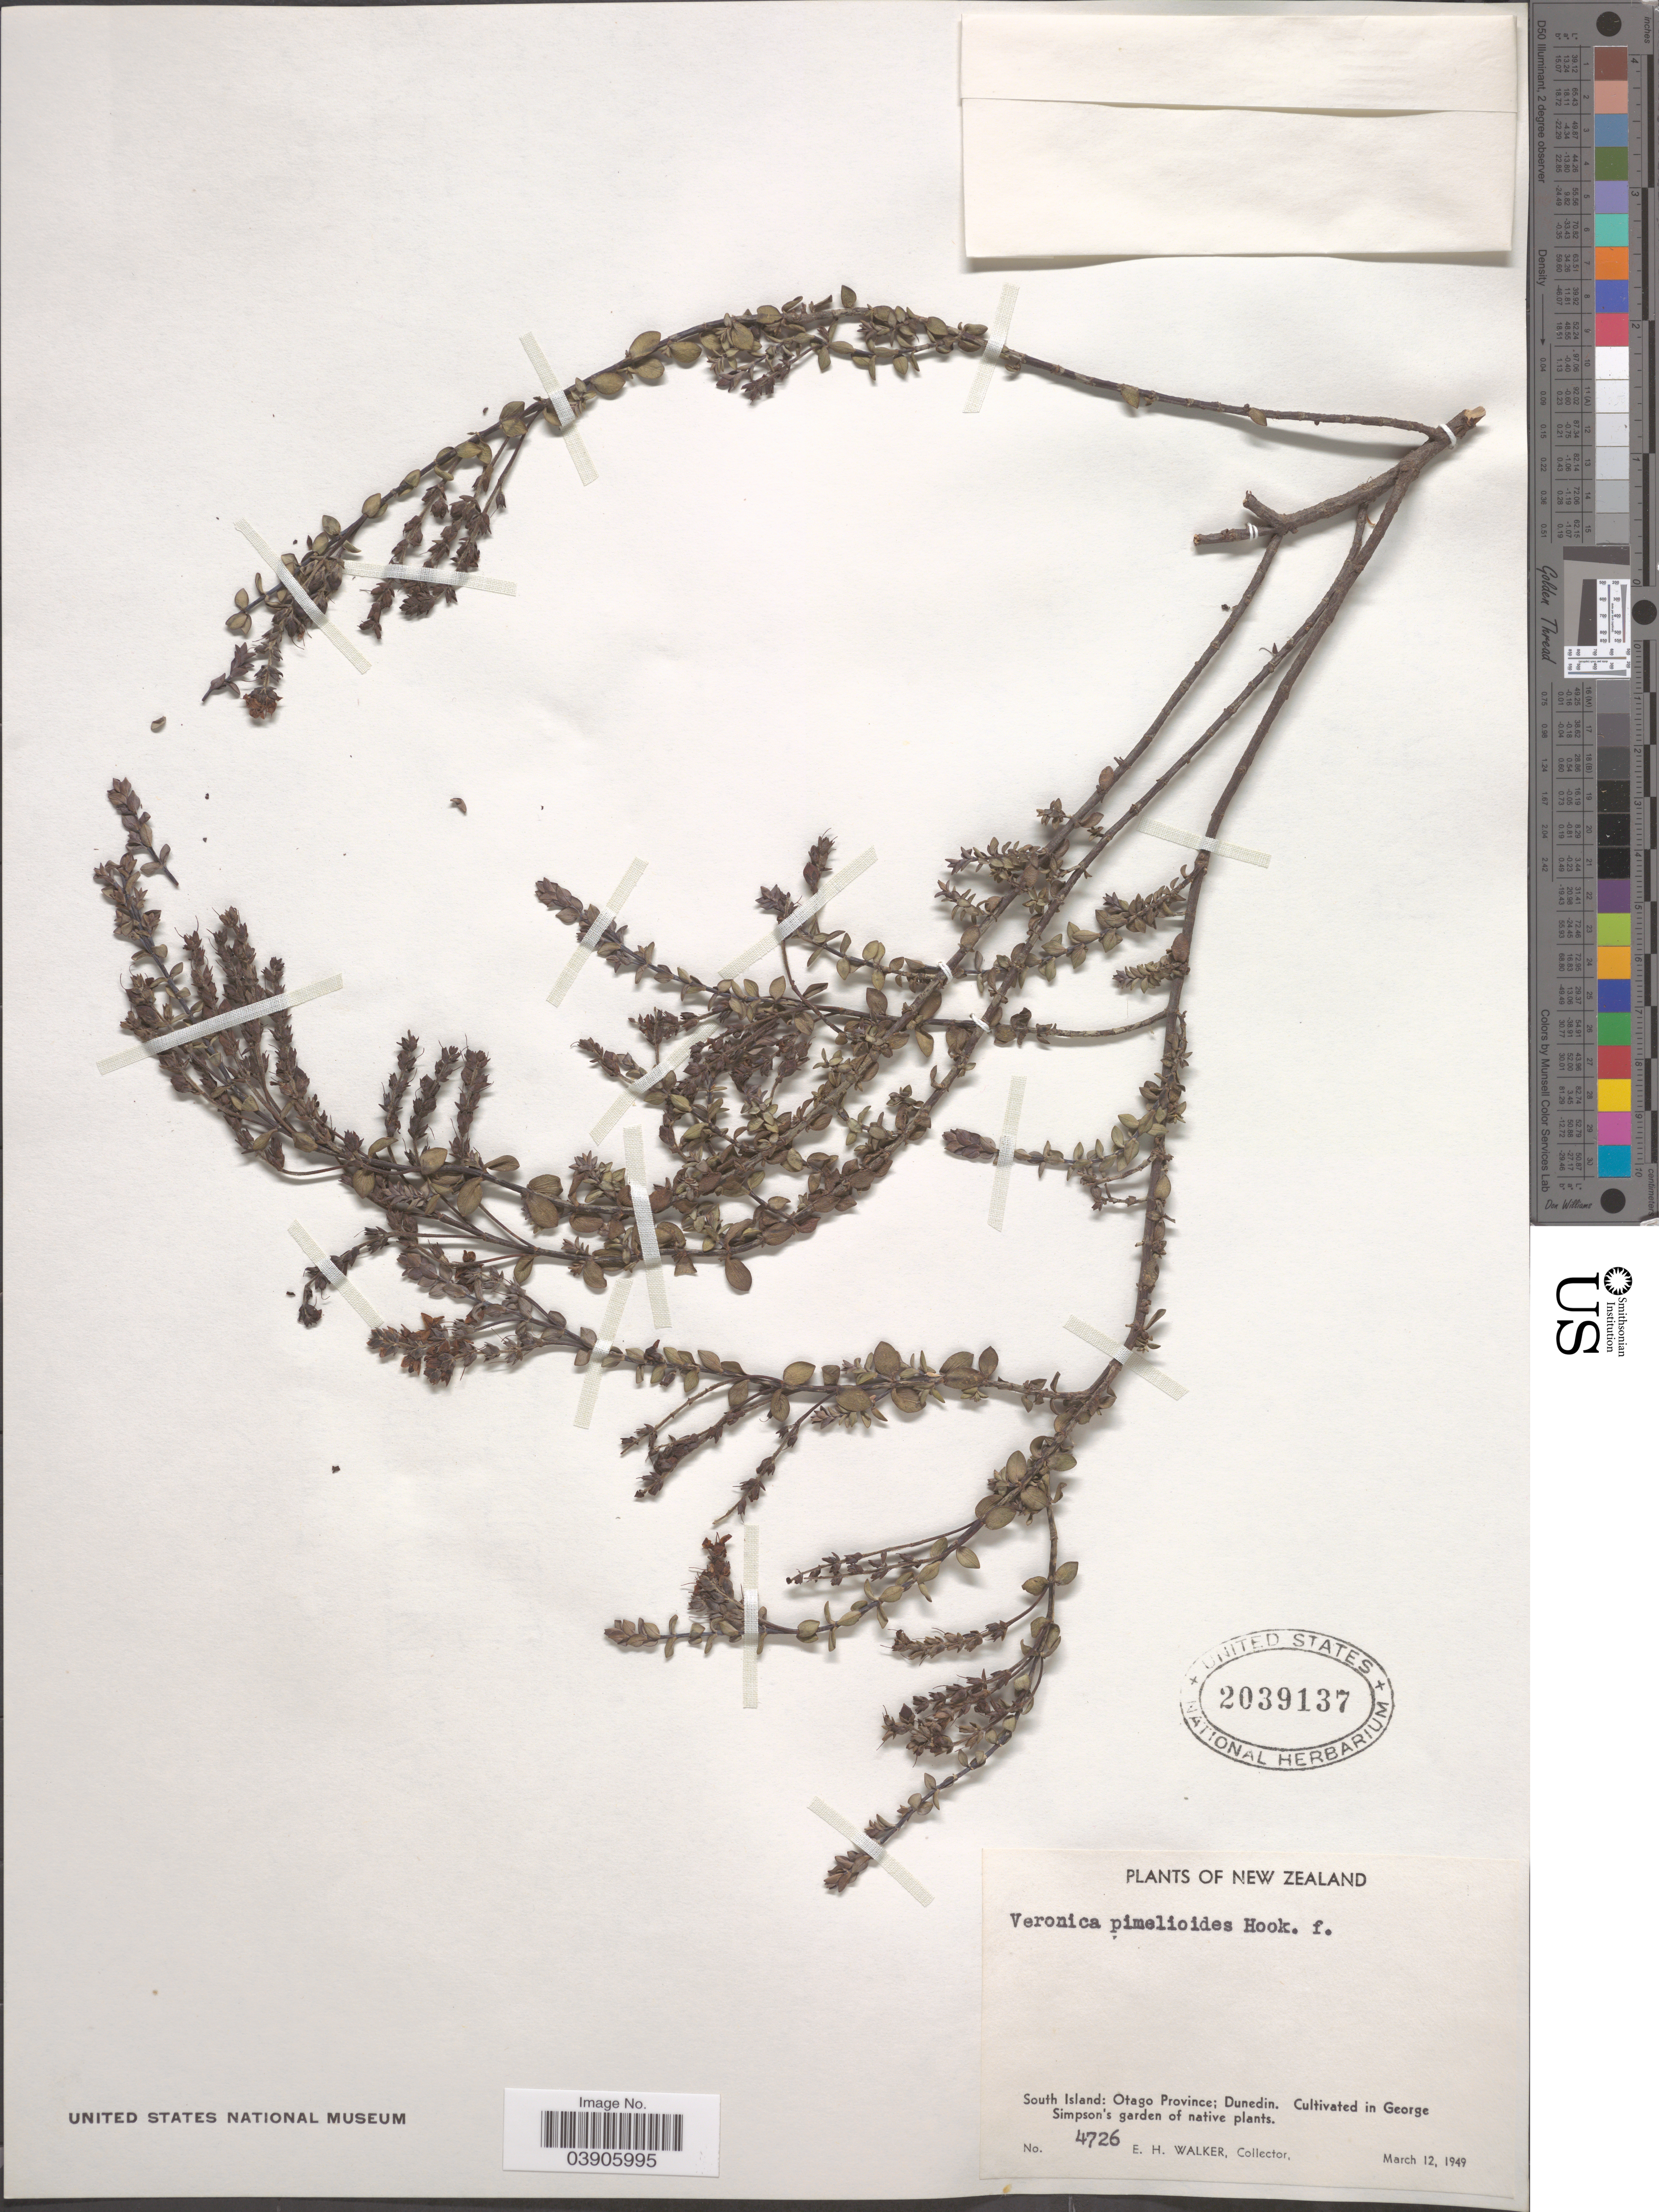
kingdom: Plantae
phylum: Tracheophyta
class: Magnoliopsida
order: Lamiales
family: Plantaginaceae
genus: Hebe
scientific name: Hebe pimeleoides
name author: (Hook. f.) Cockayne & Allan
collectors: E. H. Walker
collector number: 4726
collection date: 1949-03-12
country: New Zealand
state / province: Otago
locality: South Island: Dunedin. Cultivated in George Simpson's garden.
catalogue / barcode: US 2039137